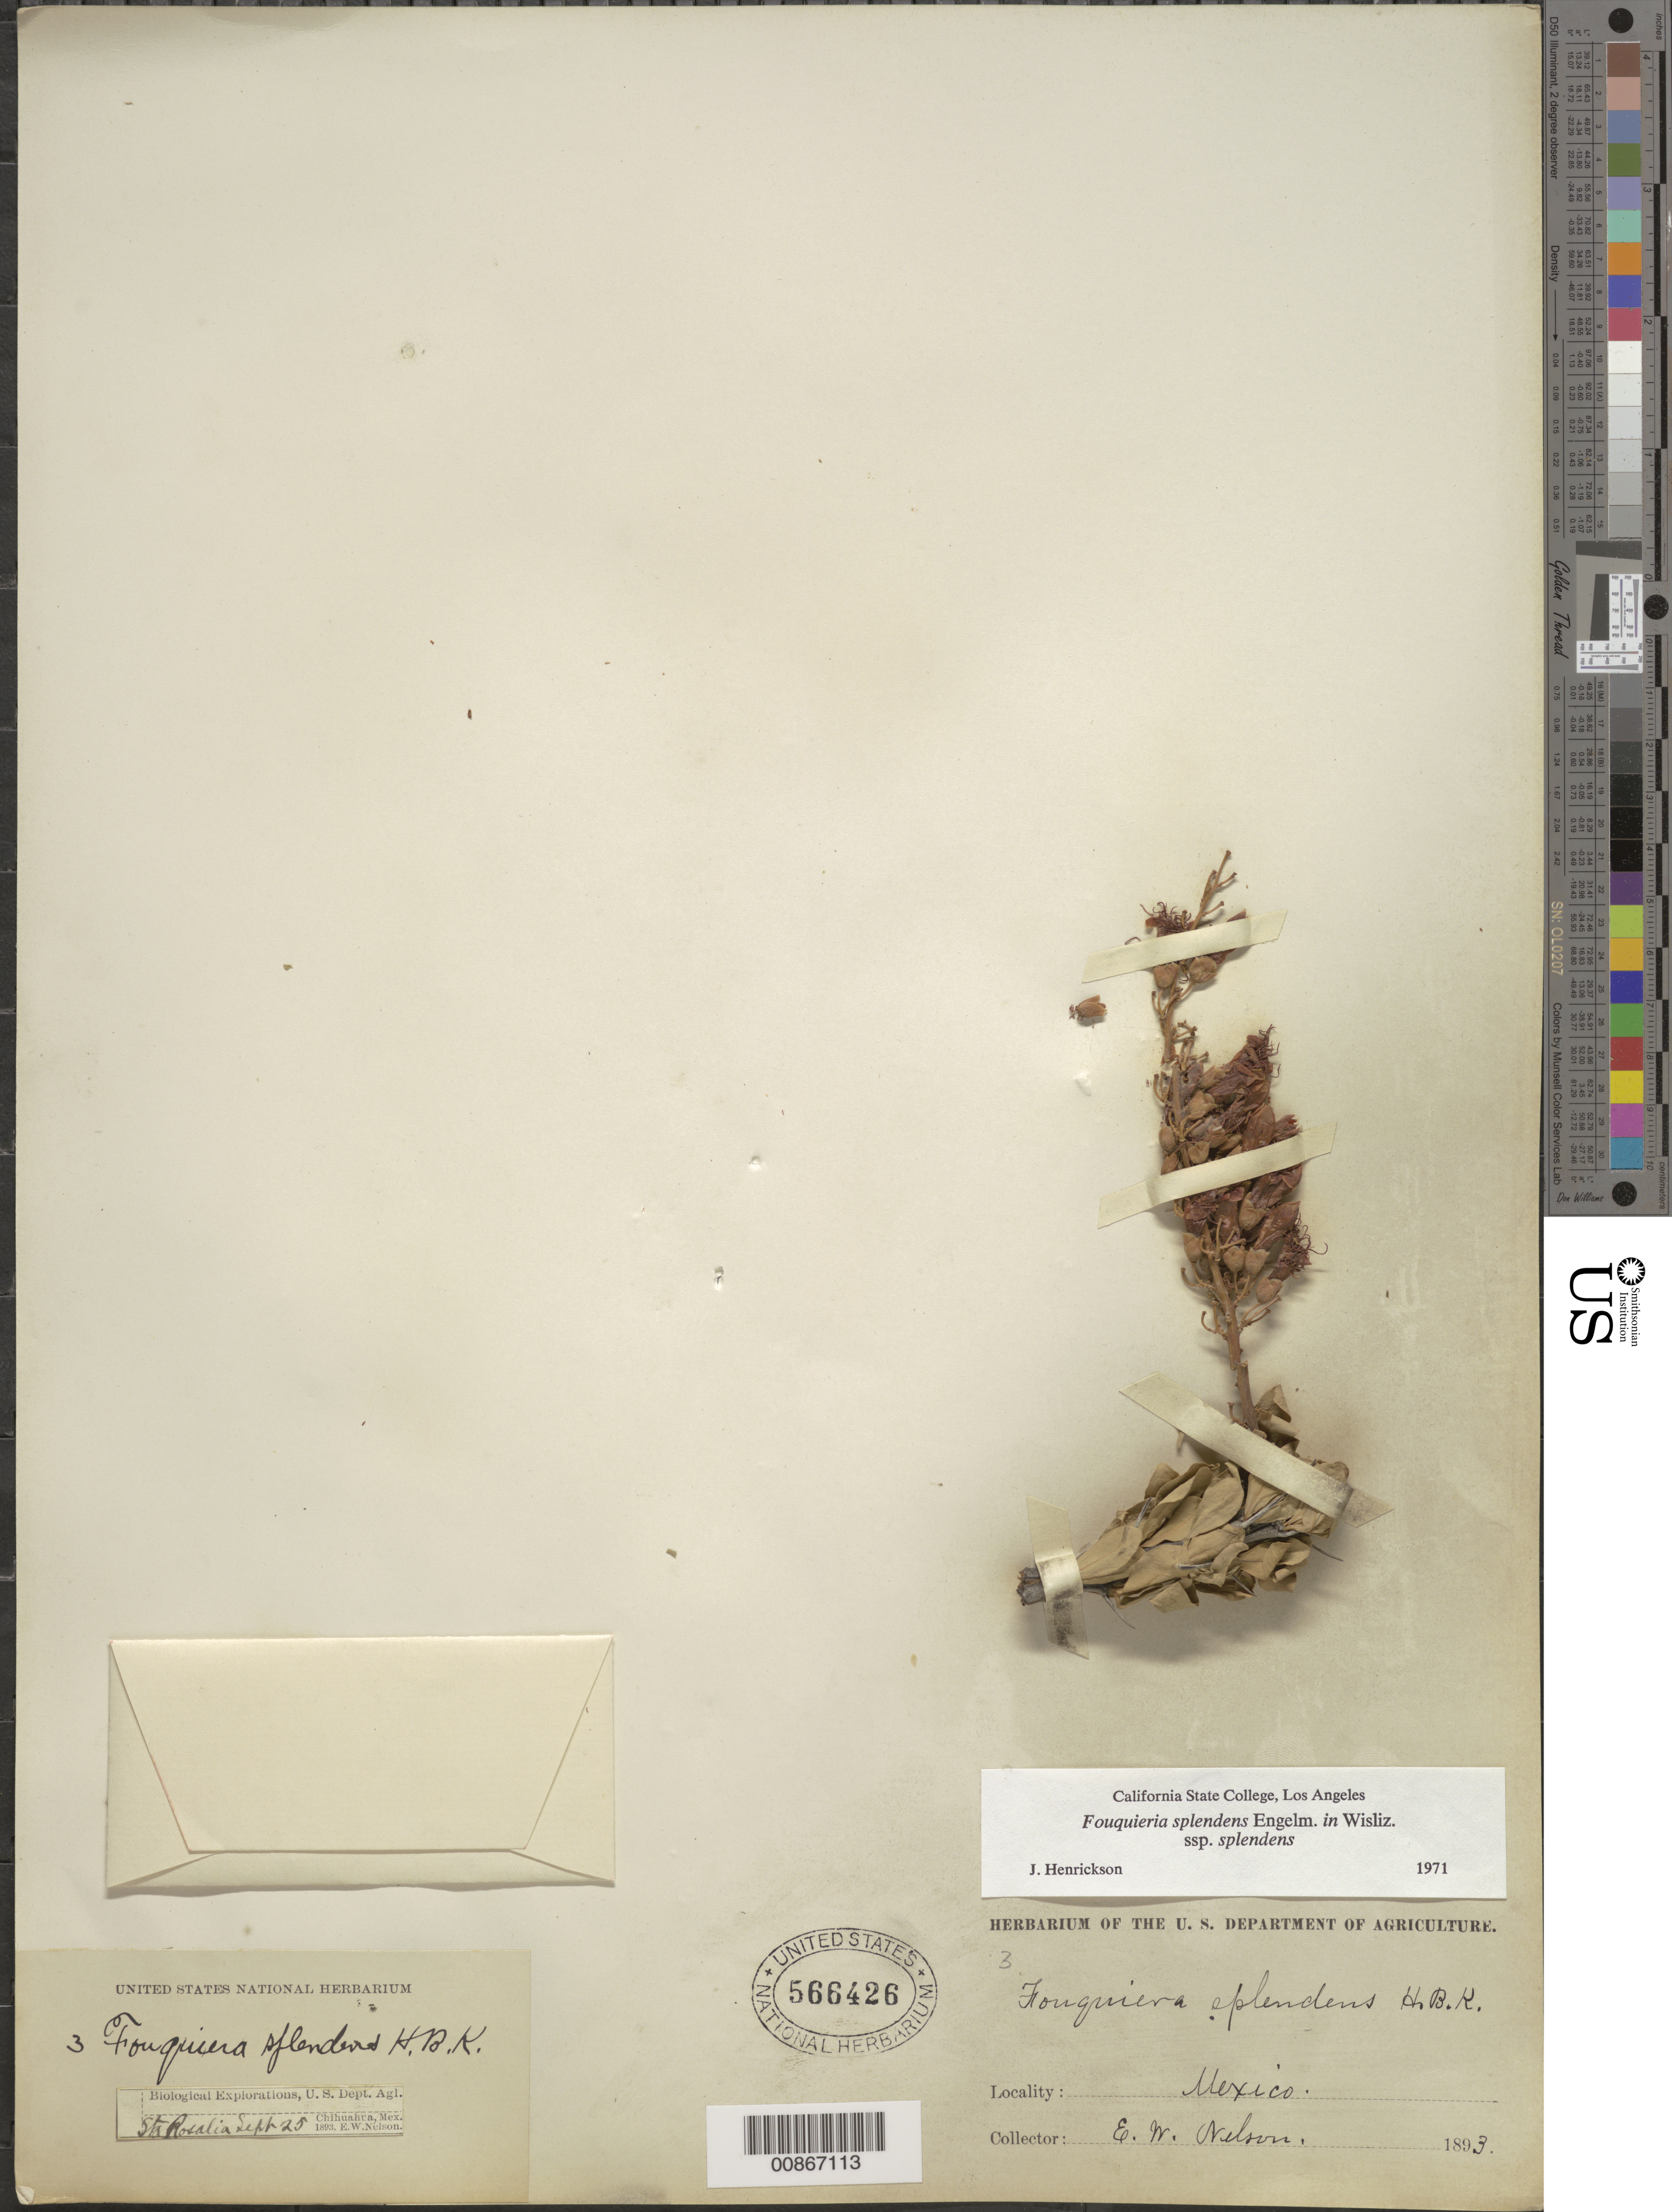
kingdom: Plantae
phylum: Tracheophyta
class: Magnoliopsida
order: Ericales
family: Fouquieriaceae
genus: Fouquieria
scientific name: Fouquieria splendens subsp. splendens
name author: Engelm.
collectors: E. W. Nelson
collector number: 3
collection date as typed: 25 Sep 1893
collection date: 1893-09-25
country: Mexico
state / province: Chihuahua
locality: Santa Rosalía, Chihuahua.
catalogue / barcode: US 566426